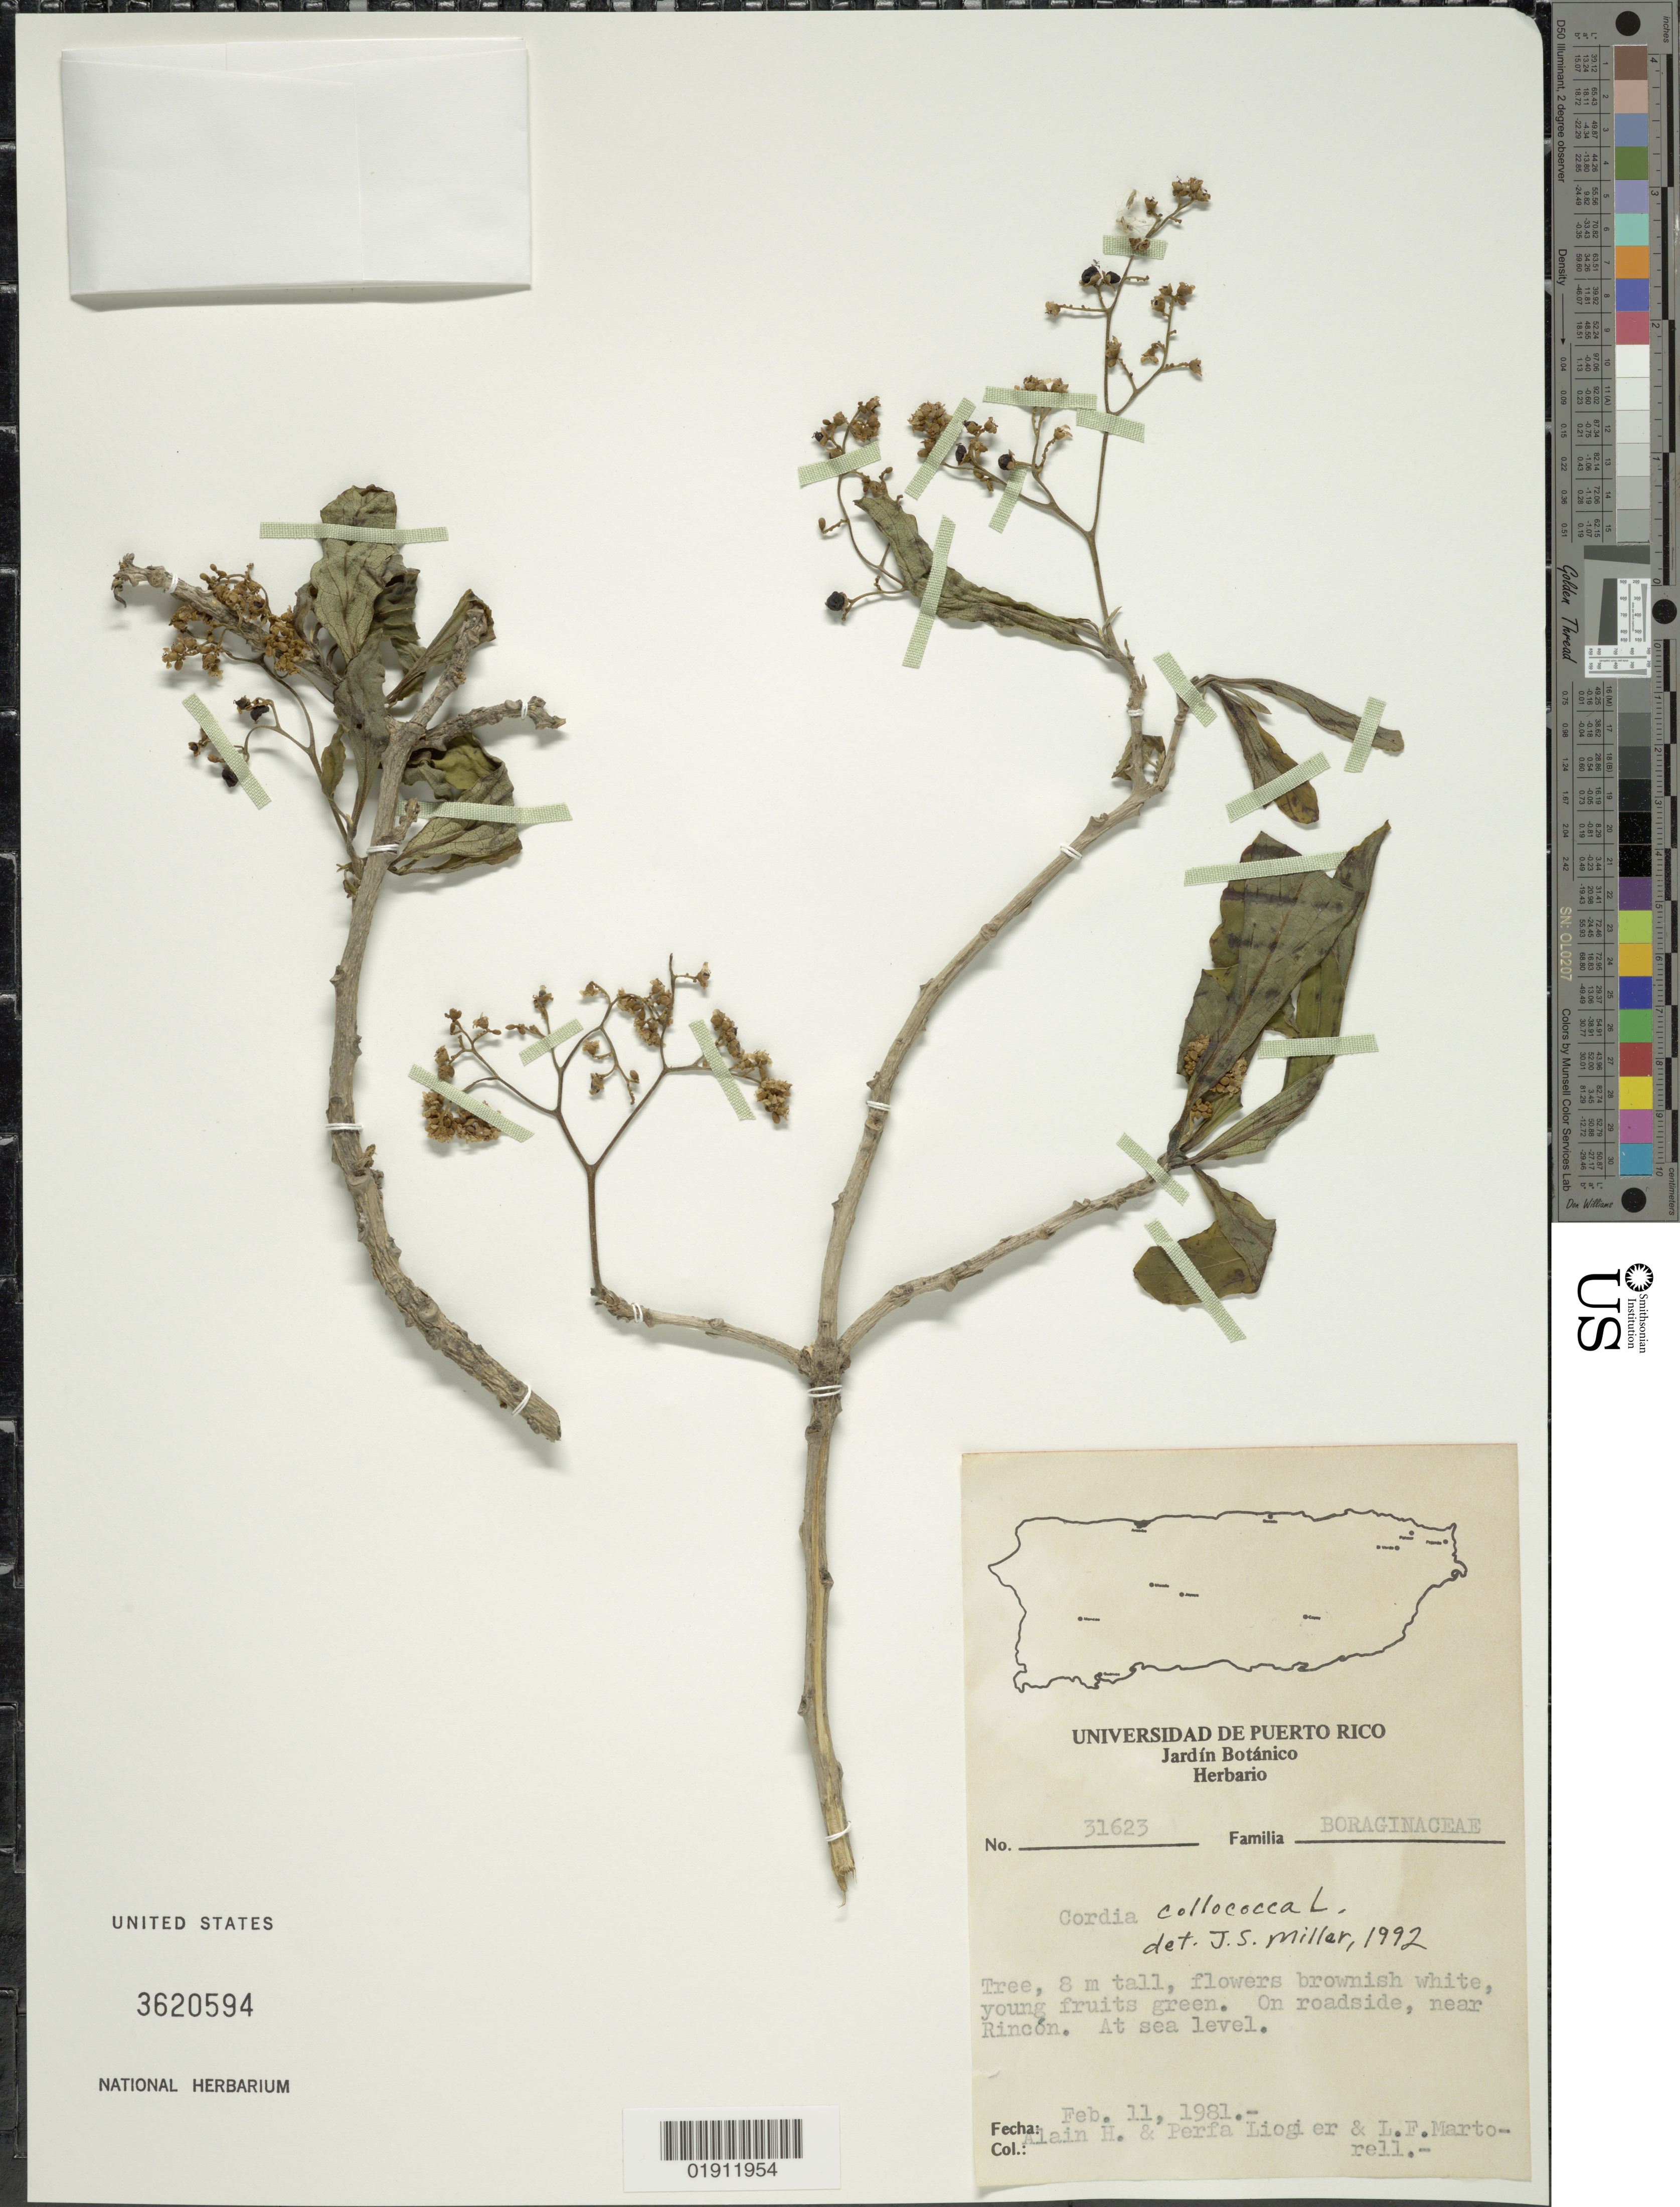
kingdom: Plantae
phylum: Tracheophyta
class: Magnoliopsida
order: Boraginales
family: Cordiaceae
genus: Cordia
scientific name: Cordia collococca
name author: L.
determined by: Miller, J. S.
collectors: A. H. Liogier, M. P. Liogier & L. Martorell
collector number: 31623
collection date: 1981-02-11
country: Puerto Rico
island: Puerto Rico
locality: Rincón, near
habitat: On roadside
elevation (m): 0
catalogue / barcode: US 3620594